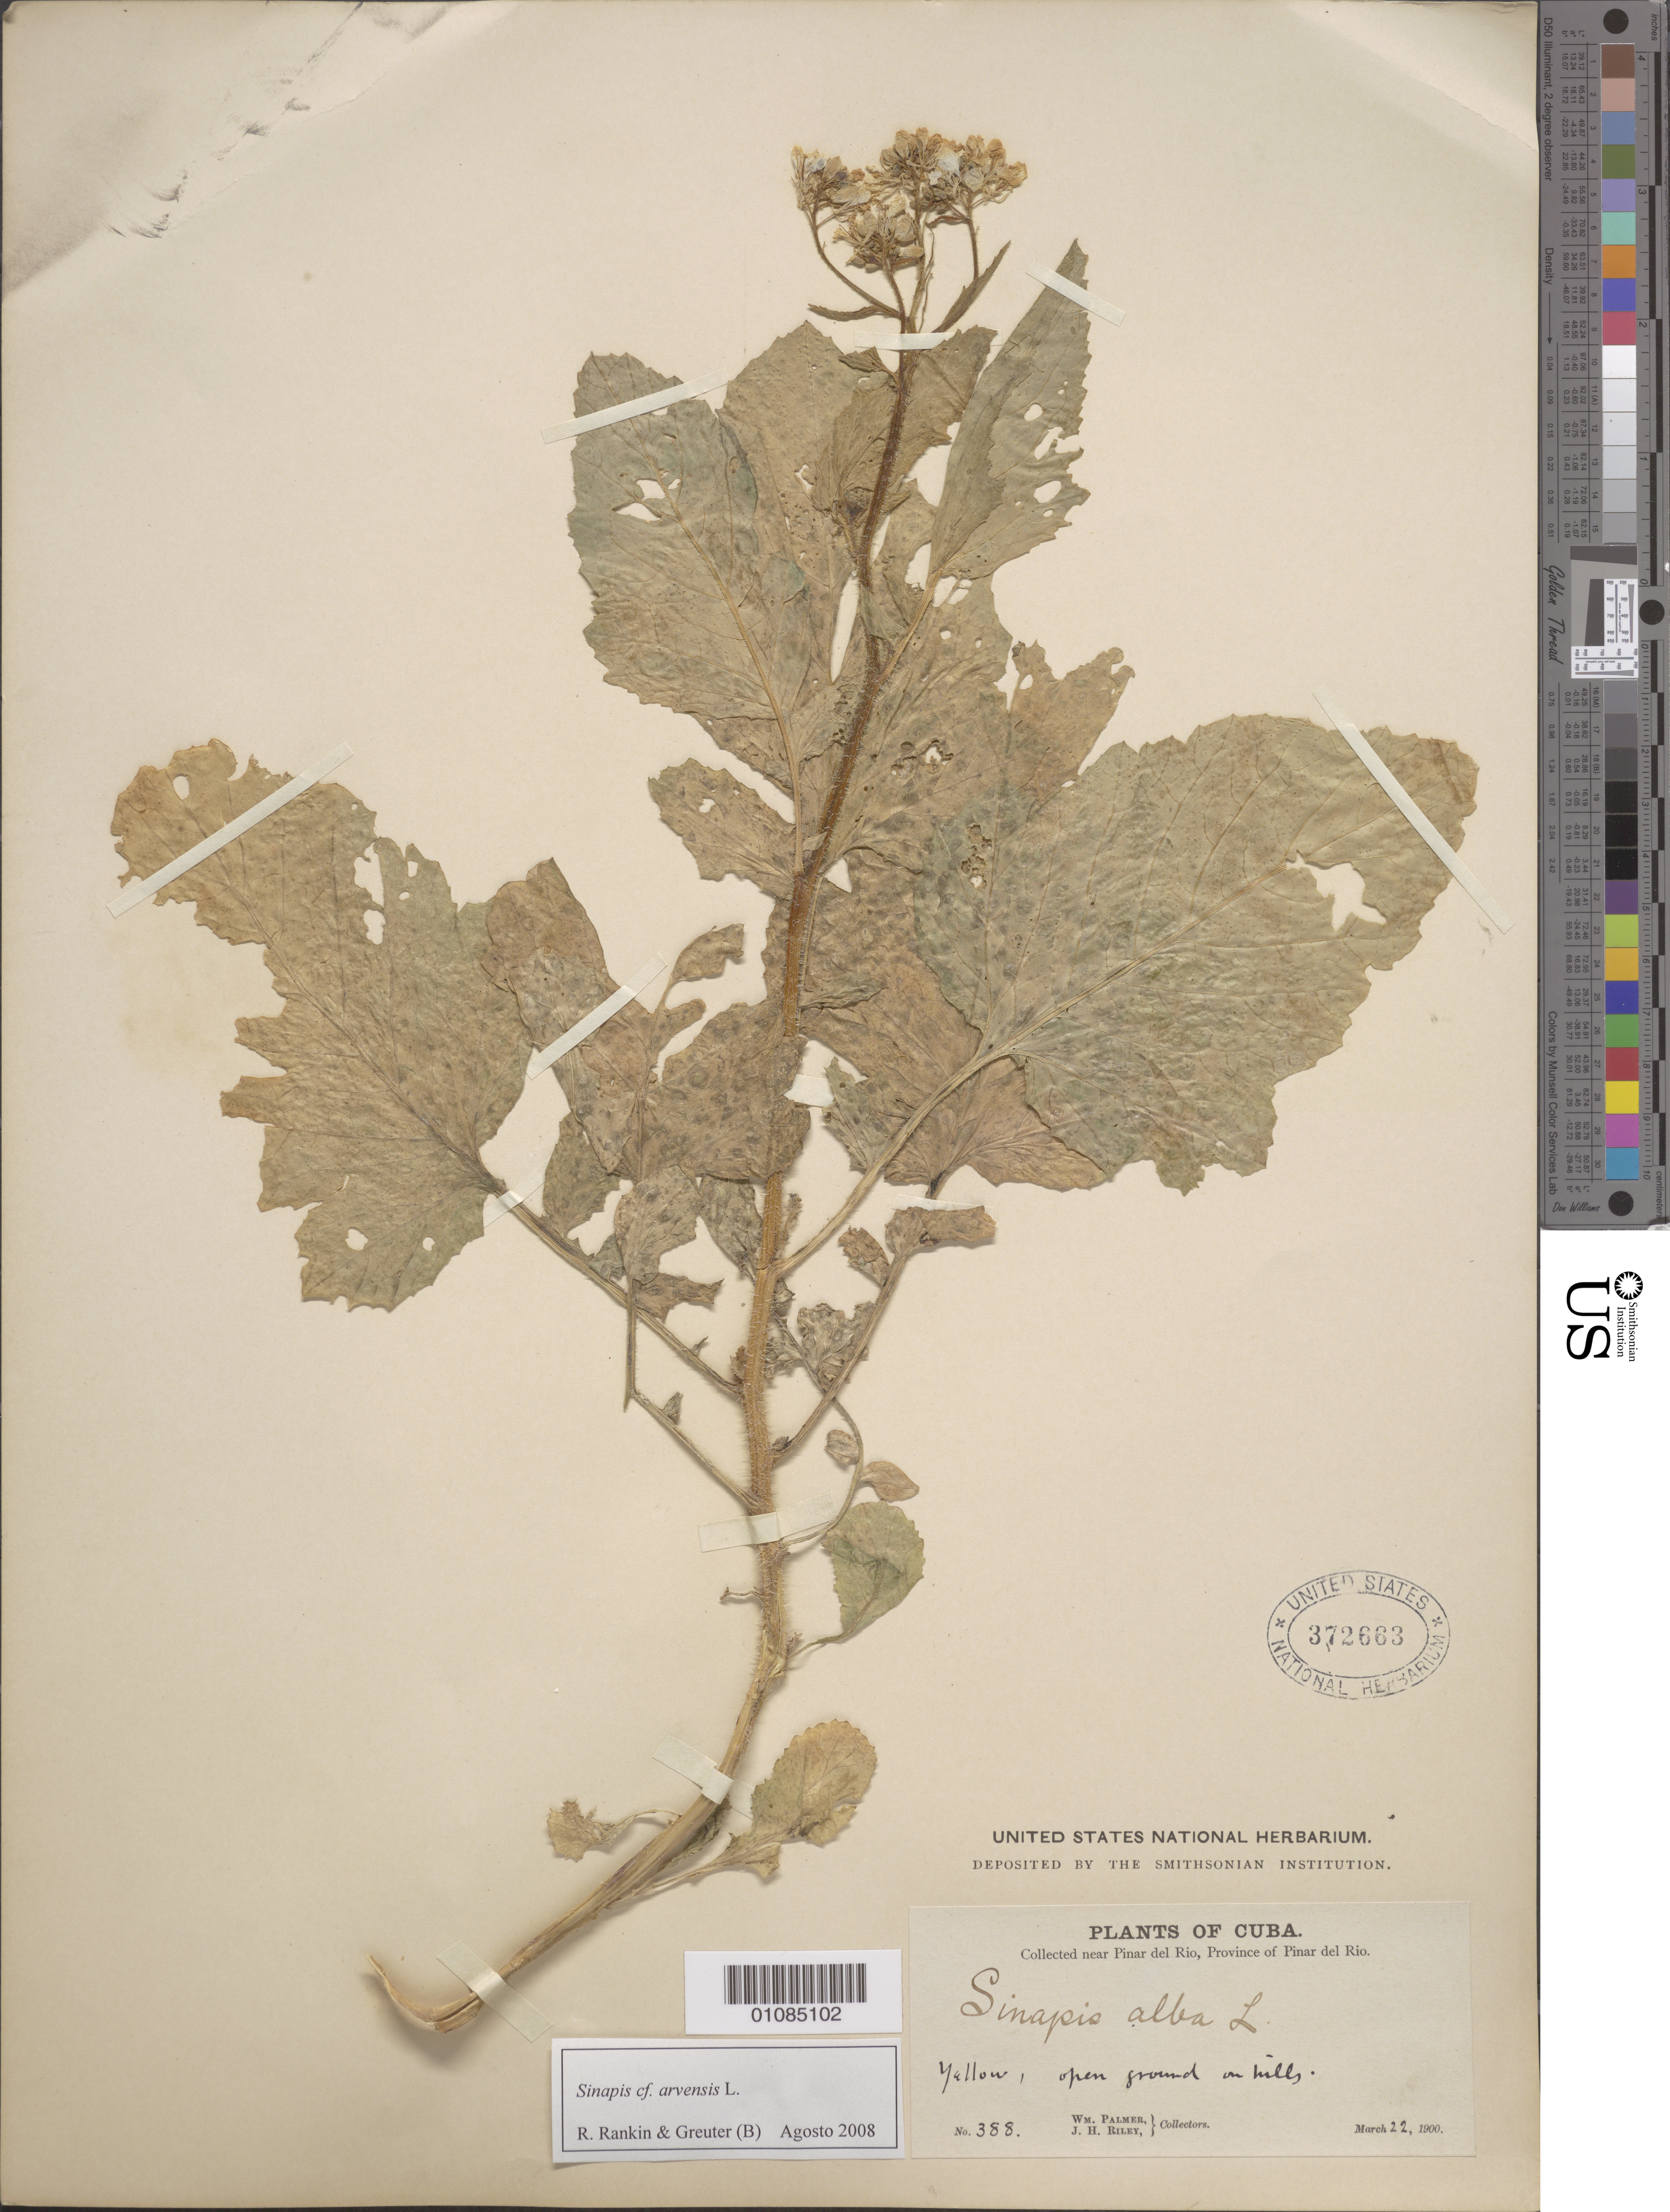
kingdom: Plantae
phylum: Tracheophyta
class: Magnoliopsida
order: Brassicales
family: Brassicaceae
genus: Sinapis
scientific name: Sinapis arvensis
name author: L.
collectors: W. Palmer & J. H. Riley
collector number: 388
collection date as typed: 22 Mar 1900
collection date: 1900-03-22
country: Cuba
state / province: Pinar del Rio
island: Cuba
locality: Collected near Pinar del Rio [city]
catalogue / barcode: US 372663